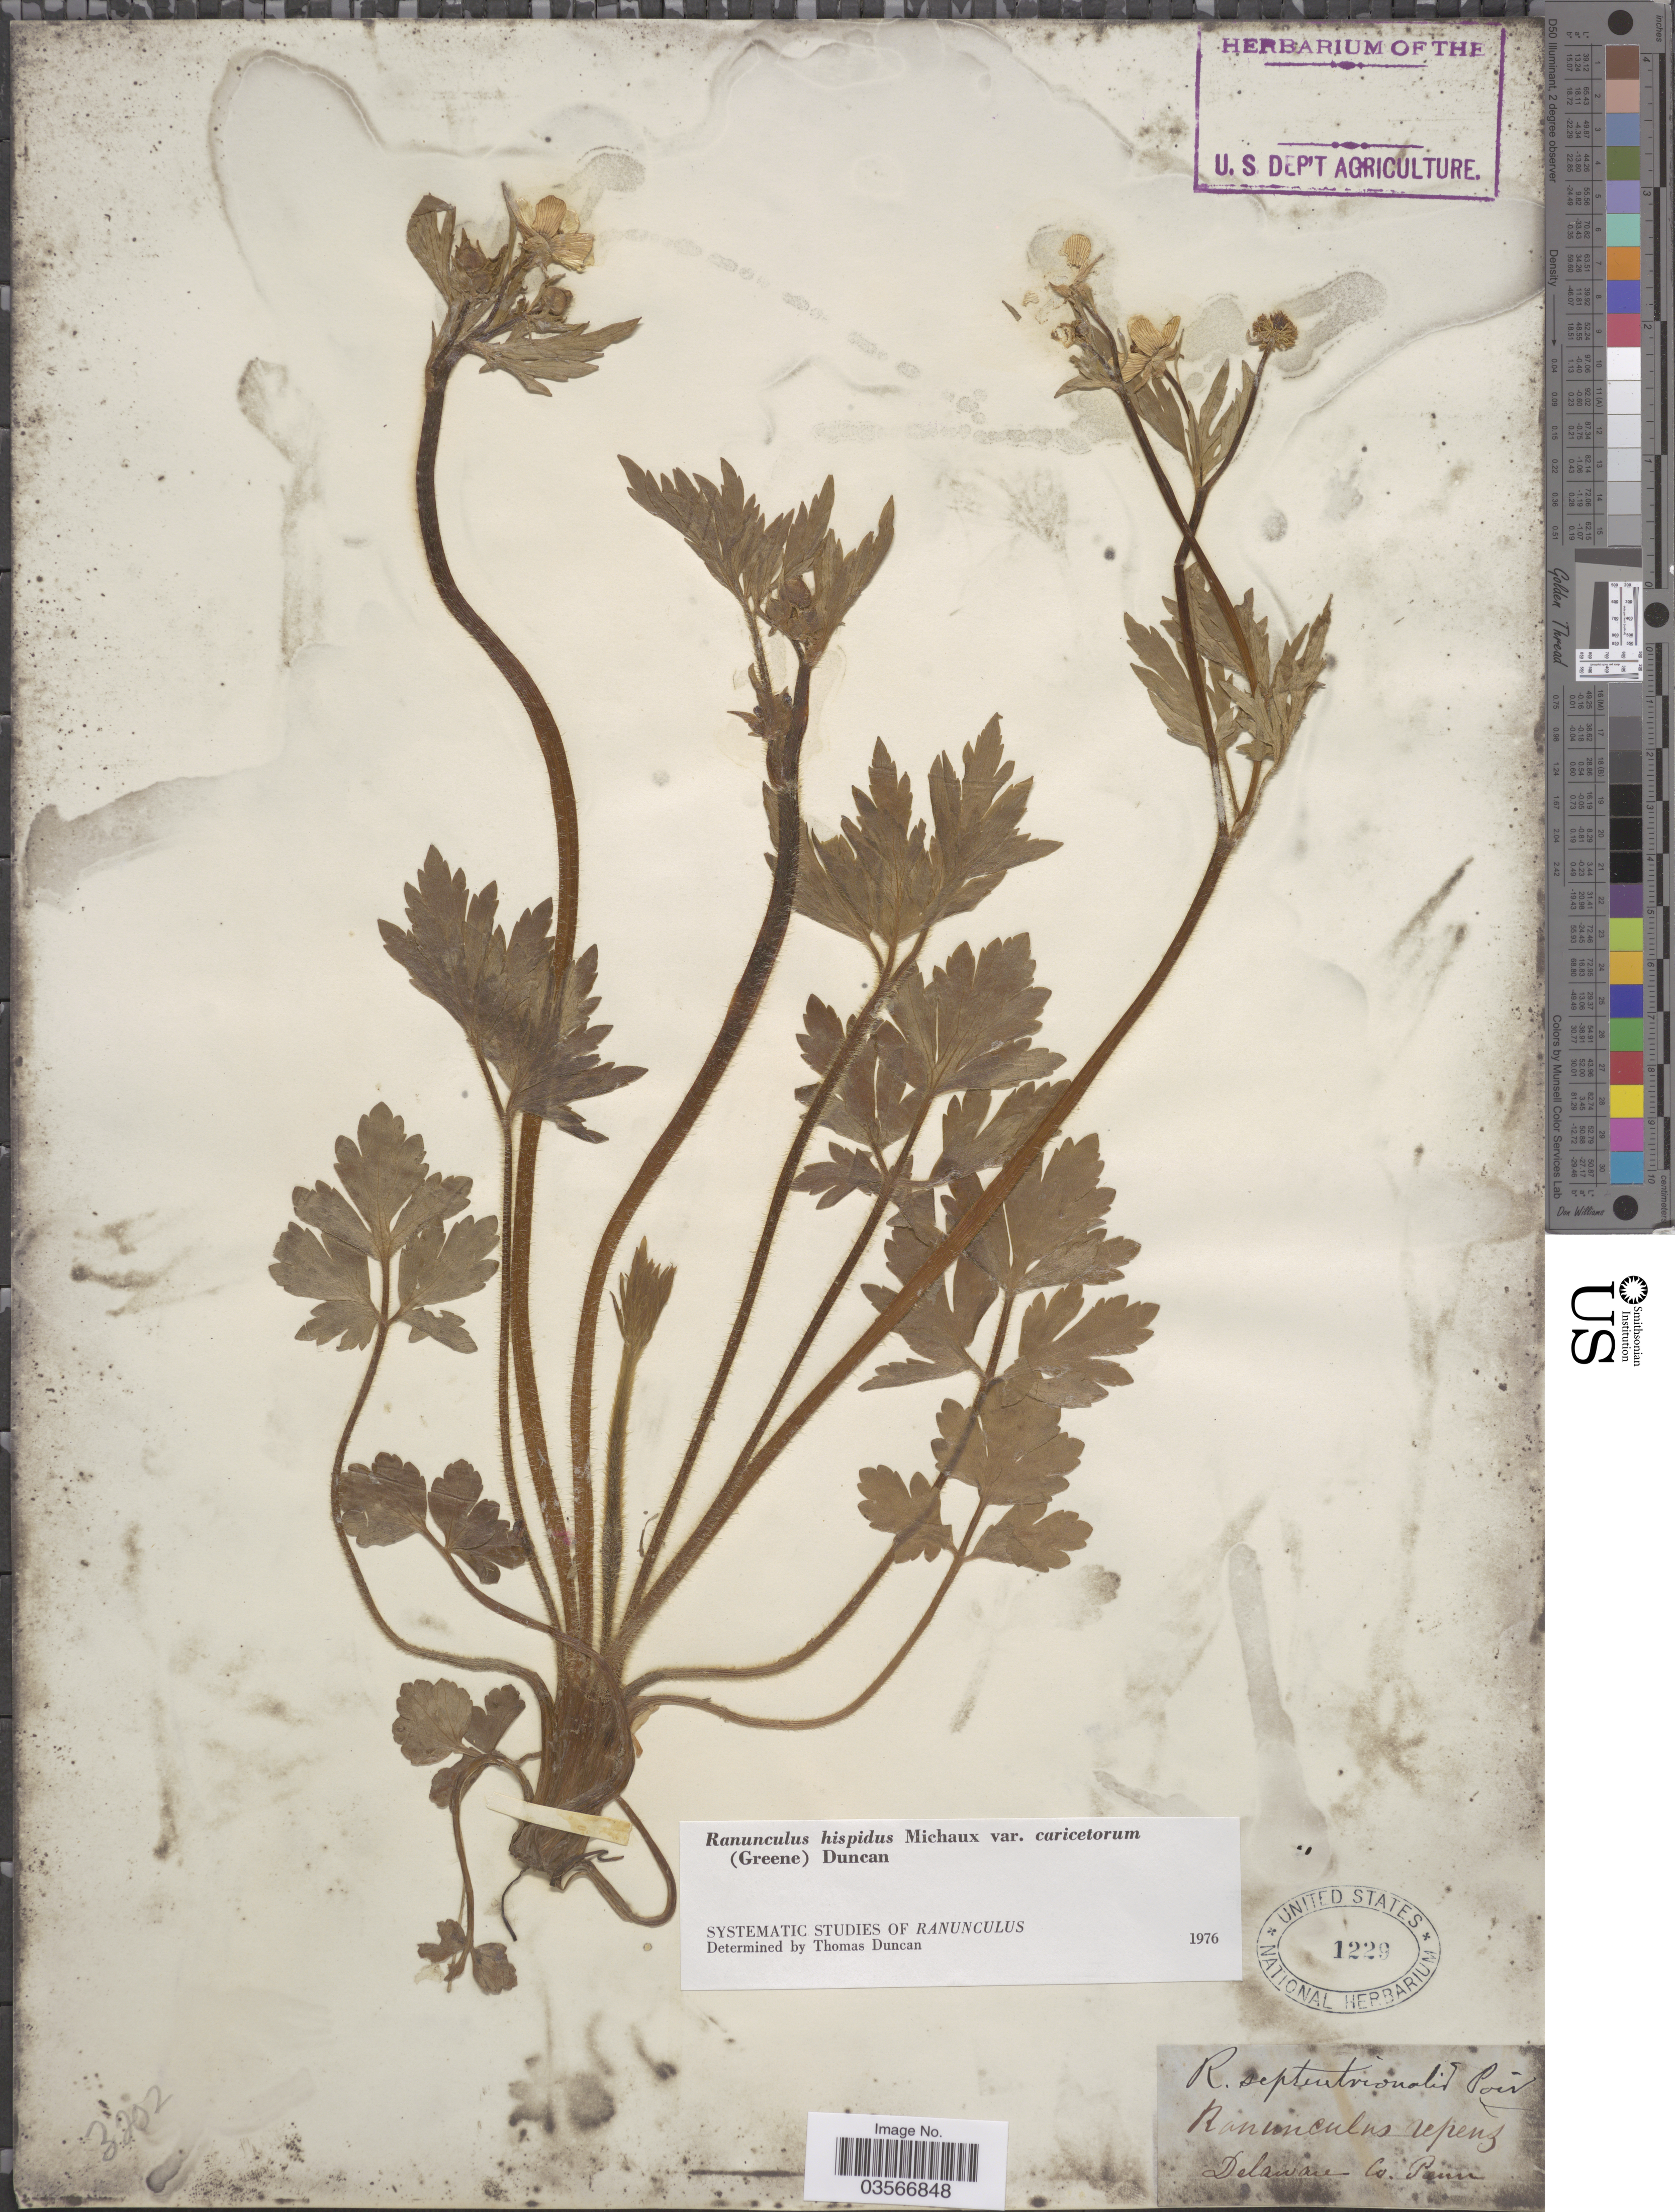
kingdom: Plantae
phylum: Tracheophyta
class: Magnoliopsida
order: Ranunculales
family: Ranunculaceae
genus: Ranunculus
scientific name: Ranunculus hispidus var. caricetorum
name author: Michx.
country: United States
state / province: Pennsylvania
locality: Delaware Co.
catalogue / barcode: US 1229